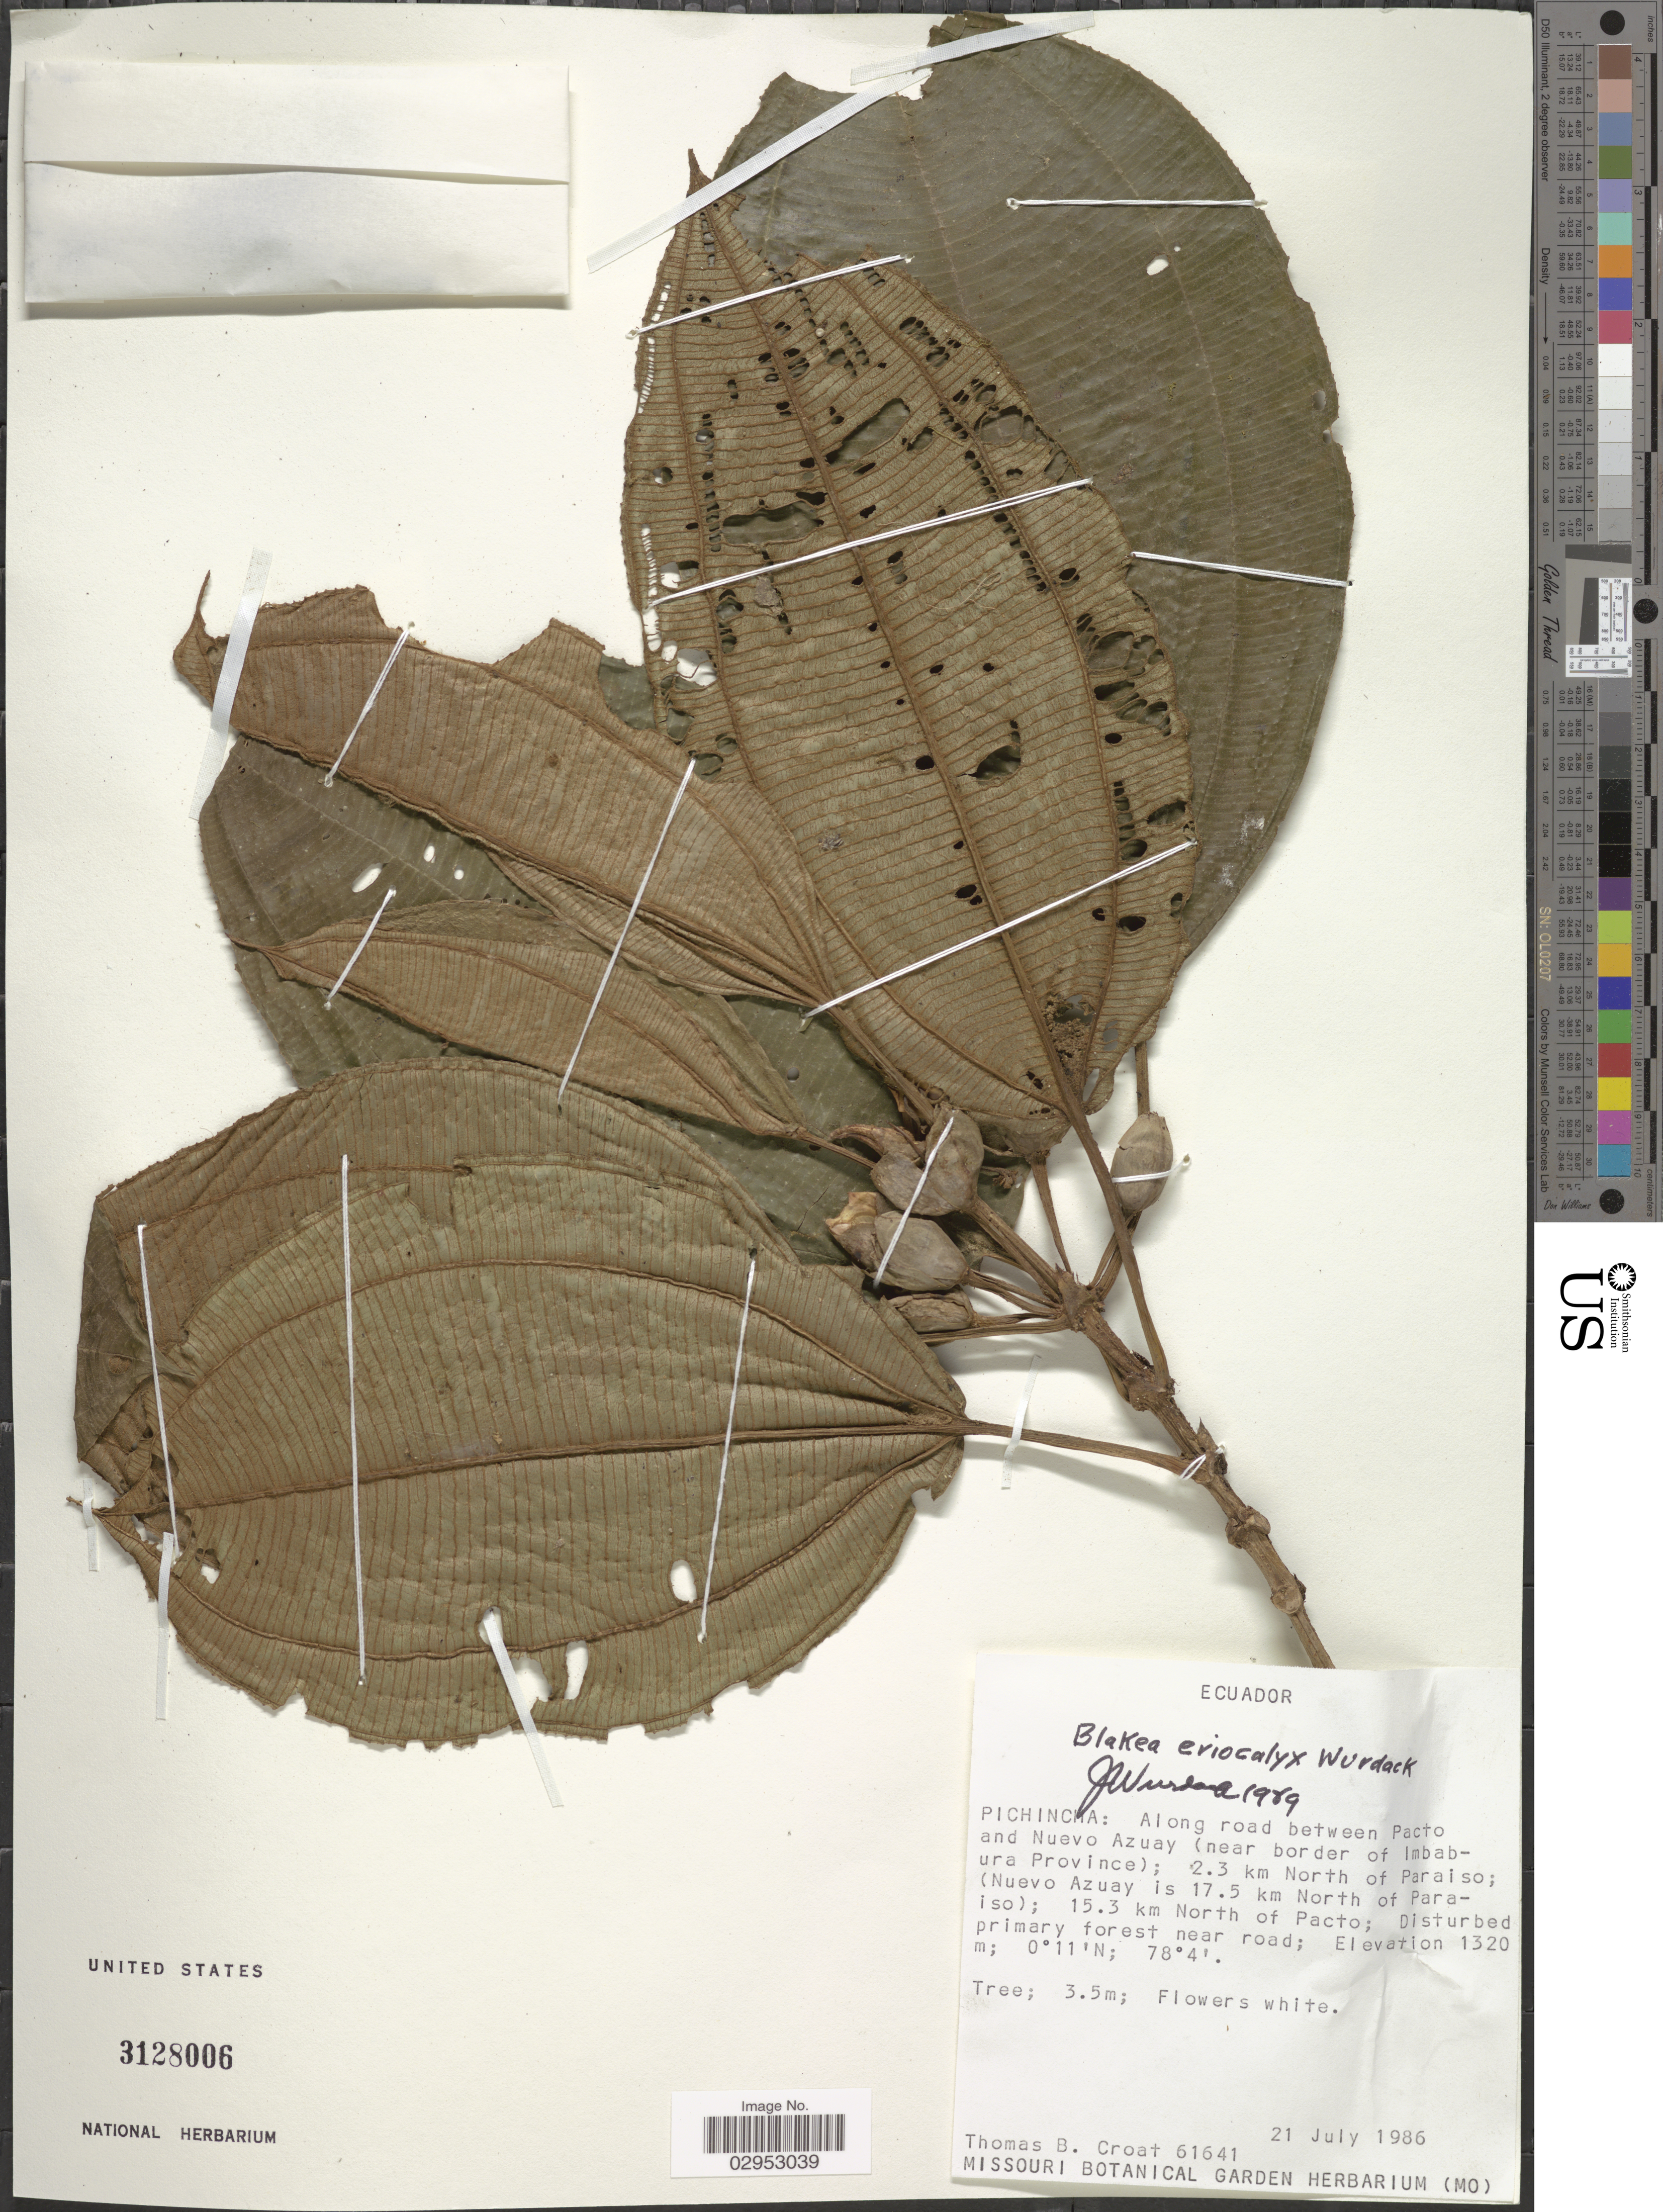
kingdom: Plantae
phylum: Tracheophyta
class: Magnoliopsida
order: Myrtales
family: Melastomataceae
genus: Blakea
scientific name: Blakea eriocalyx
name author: Wurdack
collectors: T. B. Croat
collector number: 61641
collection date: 1986-07-21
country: Ecuador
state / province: Pichincha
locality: Along road between Pacto and Nuevo Azuay (near border of Imbabura Province); 2.3 km North of Paraiso; (Nuevo Azuay is 17.5 km North of Paraiso); 15.3 km North of Pacto.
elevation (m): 1320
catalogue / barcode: US 3128006